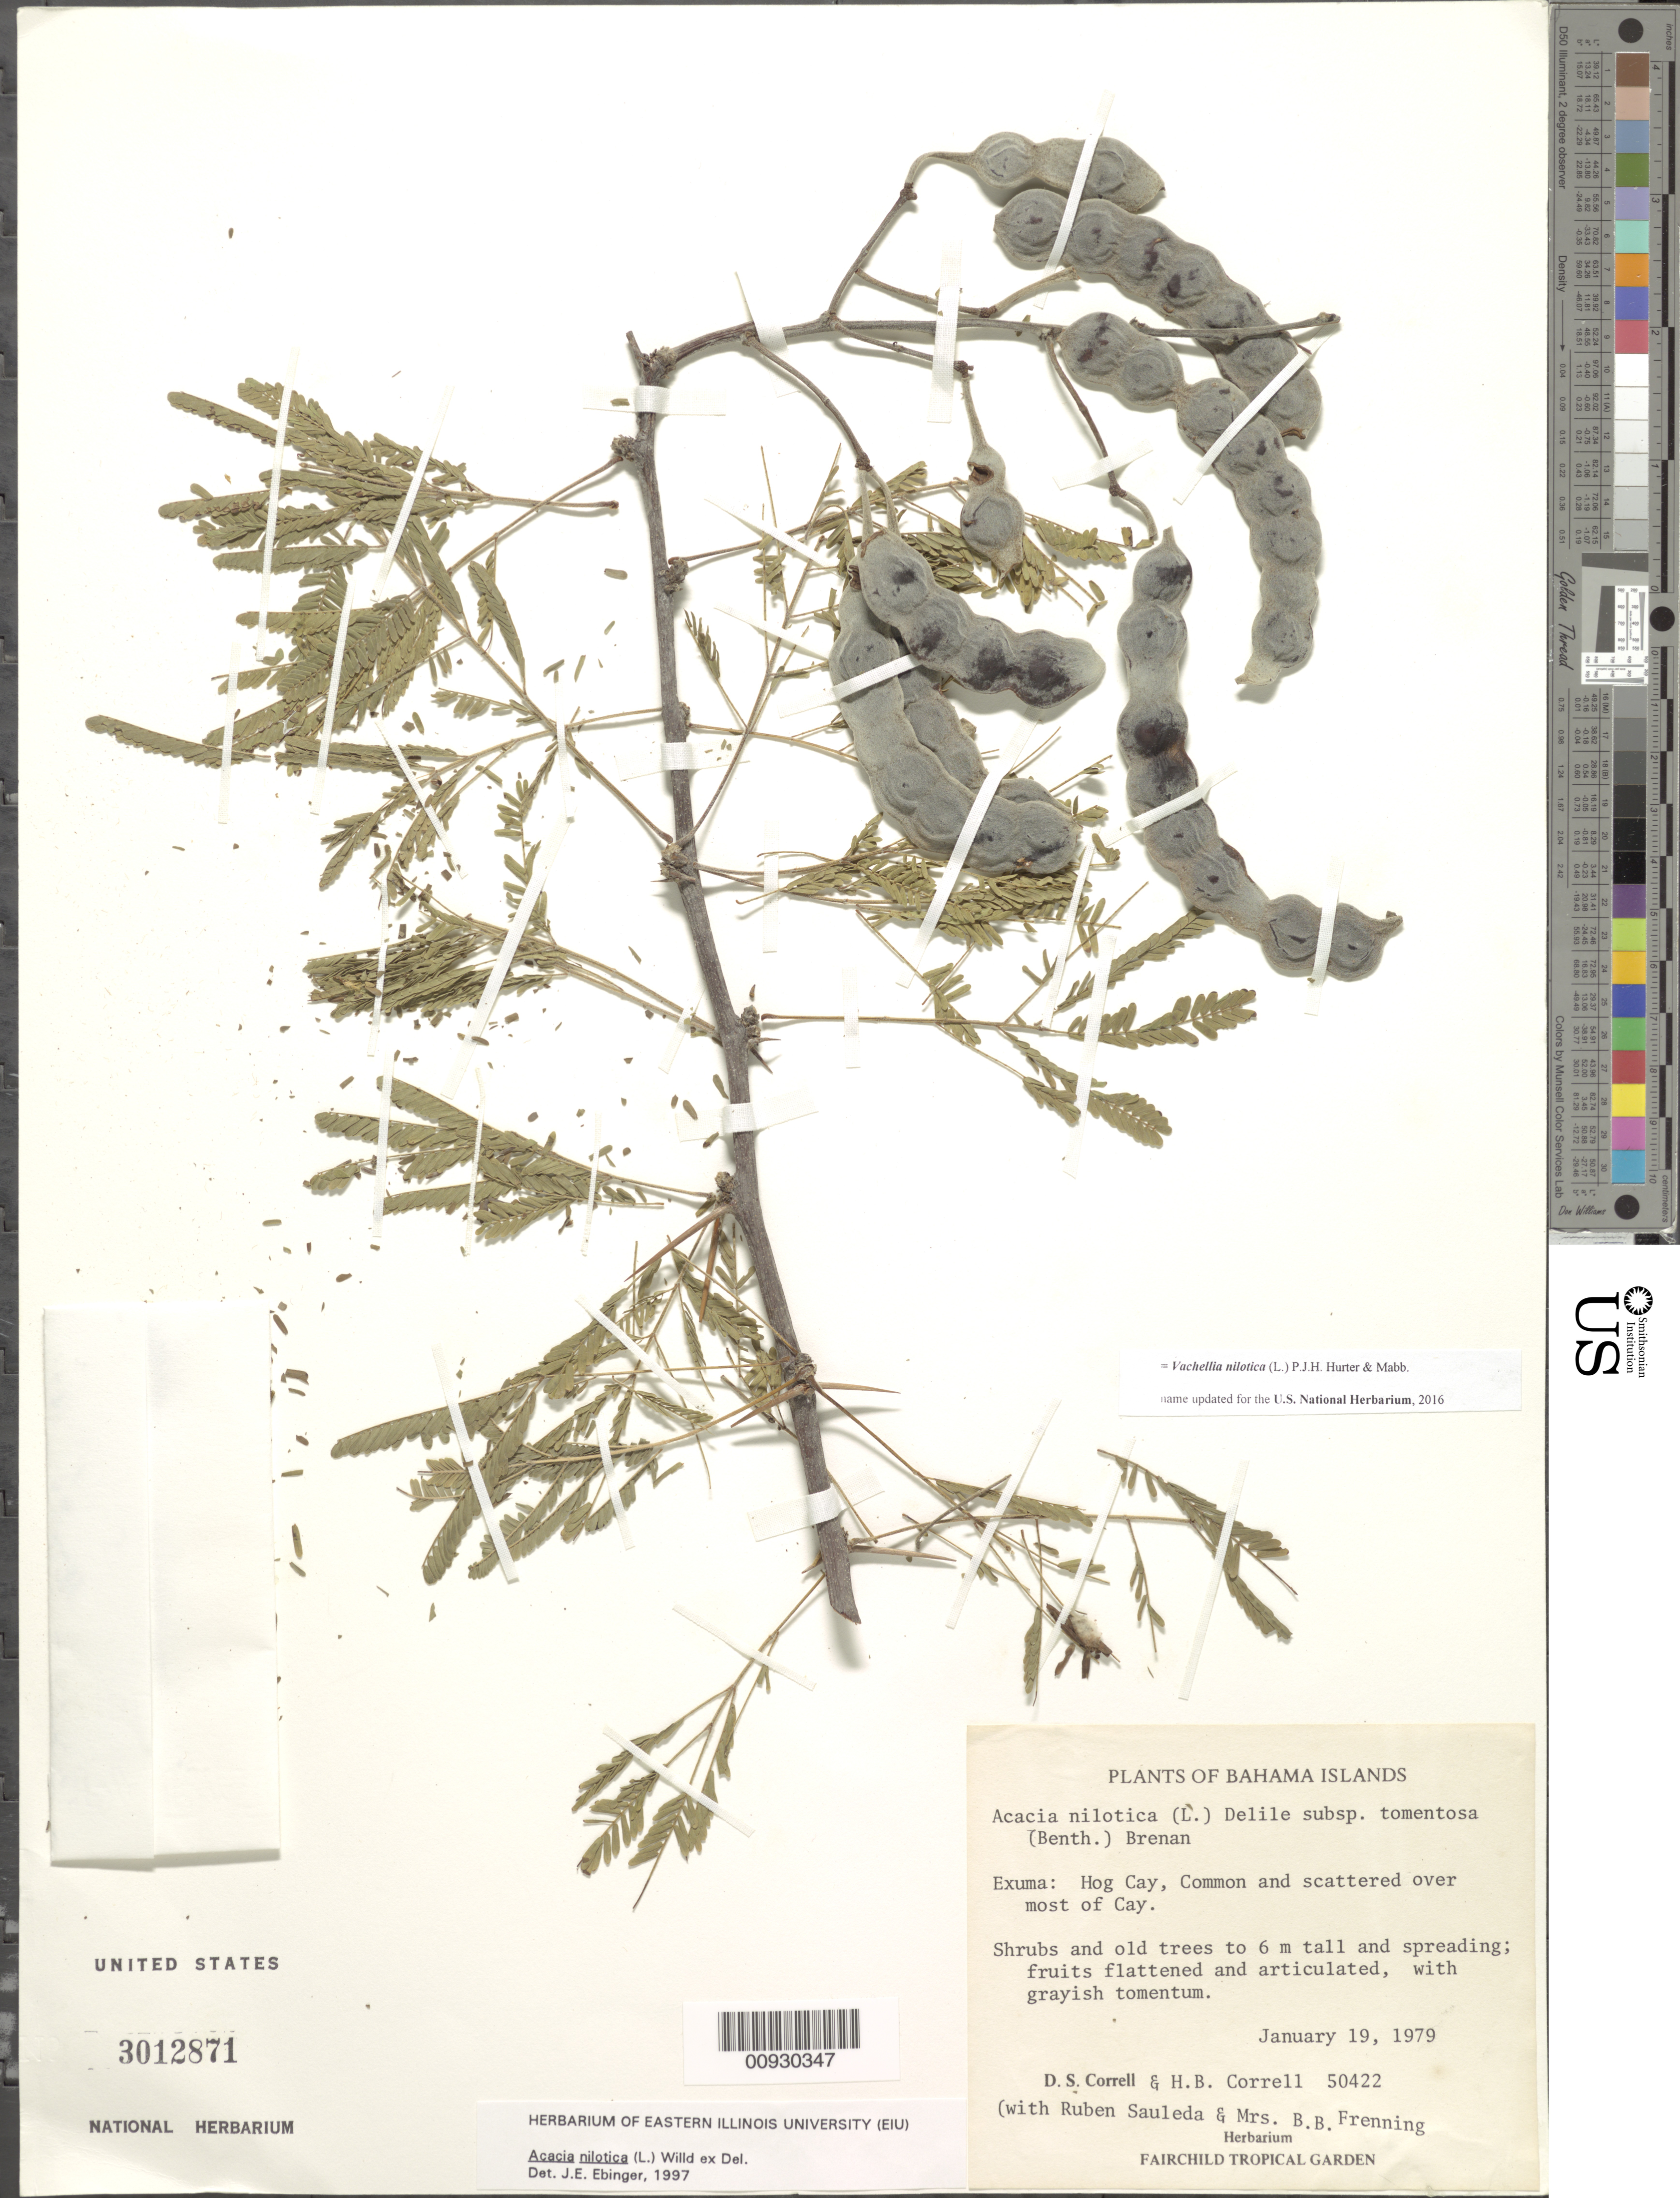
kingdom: Plantae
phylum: Tracheophyta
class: Magnoliopsida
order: Fabales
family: Fabaceae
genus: Vachellia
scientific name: Vachellia nilotica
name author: (L.) P.J.H. Hurter & Mabb.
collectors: D. S. Correll & H. Correll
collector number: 50422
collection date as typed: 19 Jan 1979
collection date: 1979-01-19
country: Bahamas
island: Hog Cay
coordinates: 0 N, 0 E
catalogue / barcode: US 3012871